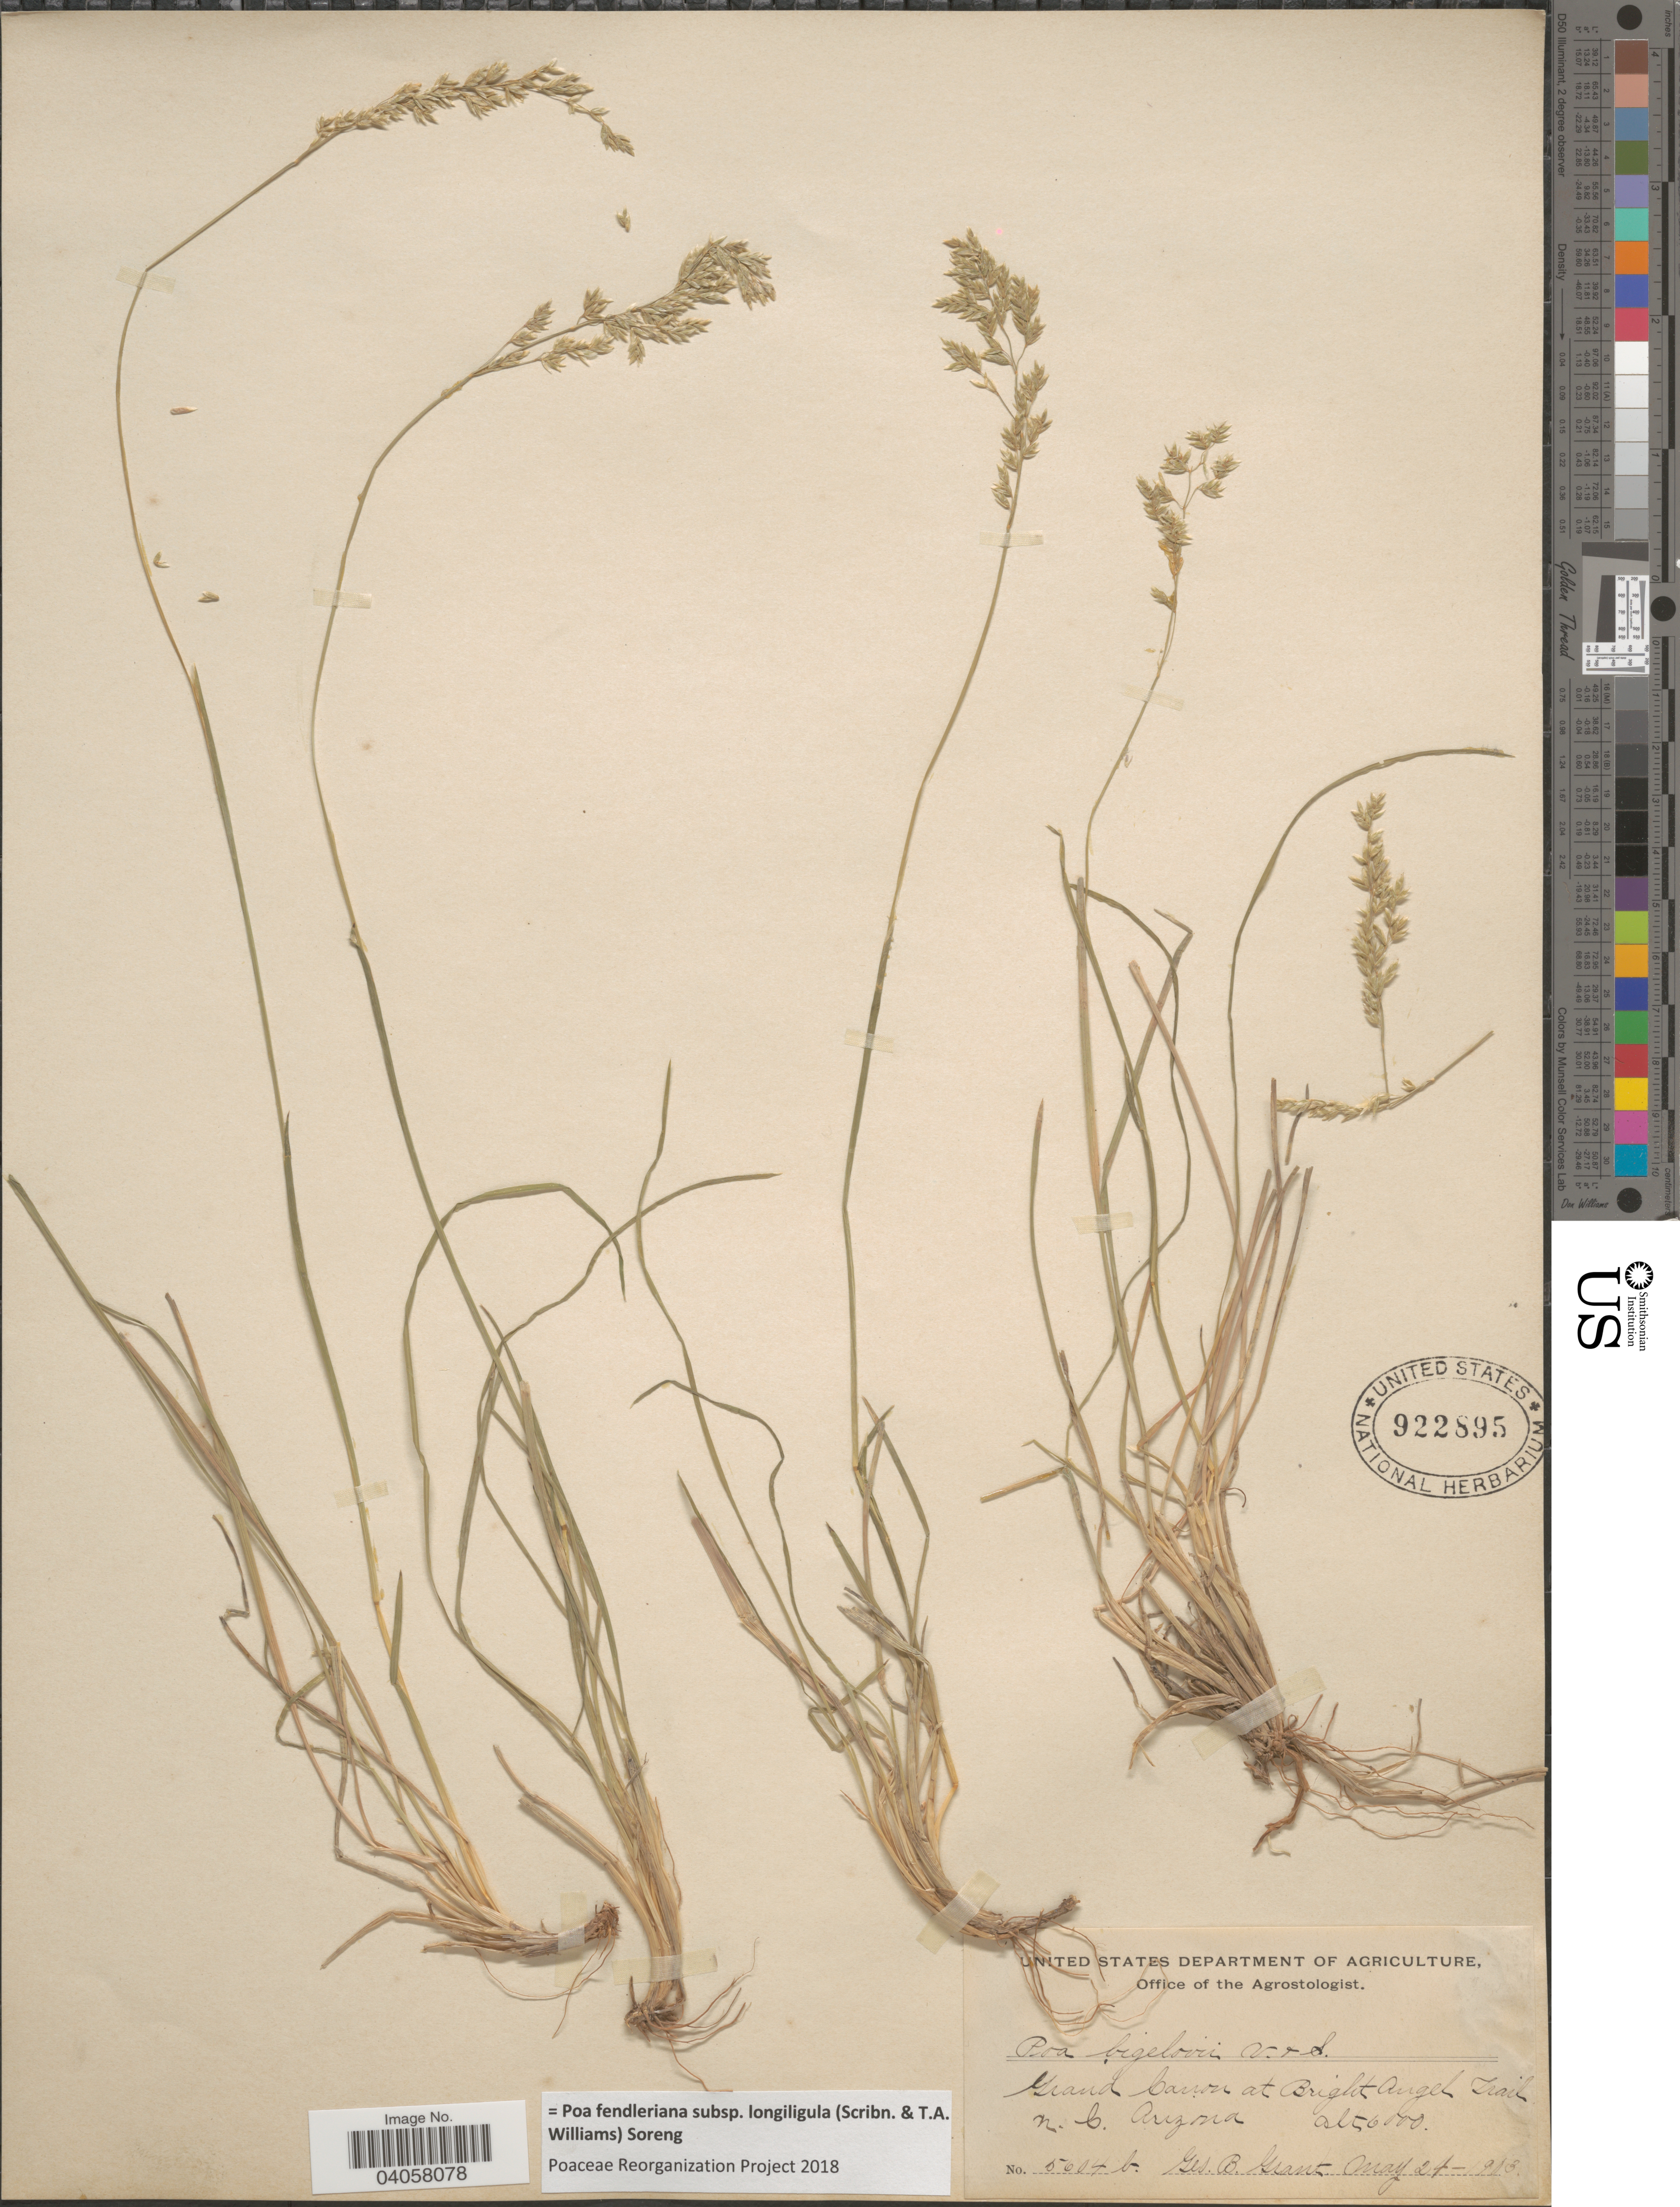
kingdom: Plantae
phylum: Tracheophyta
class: Liliopsida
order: Poales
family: Poaceae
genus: Poa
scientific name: Poa fendleriana subsp. longiligula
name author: (Scribn. & T.A. Williams) Soreng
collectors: G. Grant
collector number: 5604b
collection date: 1903-05-24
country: United States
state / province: Arizona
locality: Grand Canon at Bright Angel Trail n. C.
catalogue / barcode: US 922895